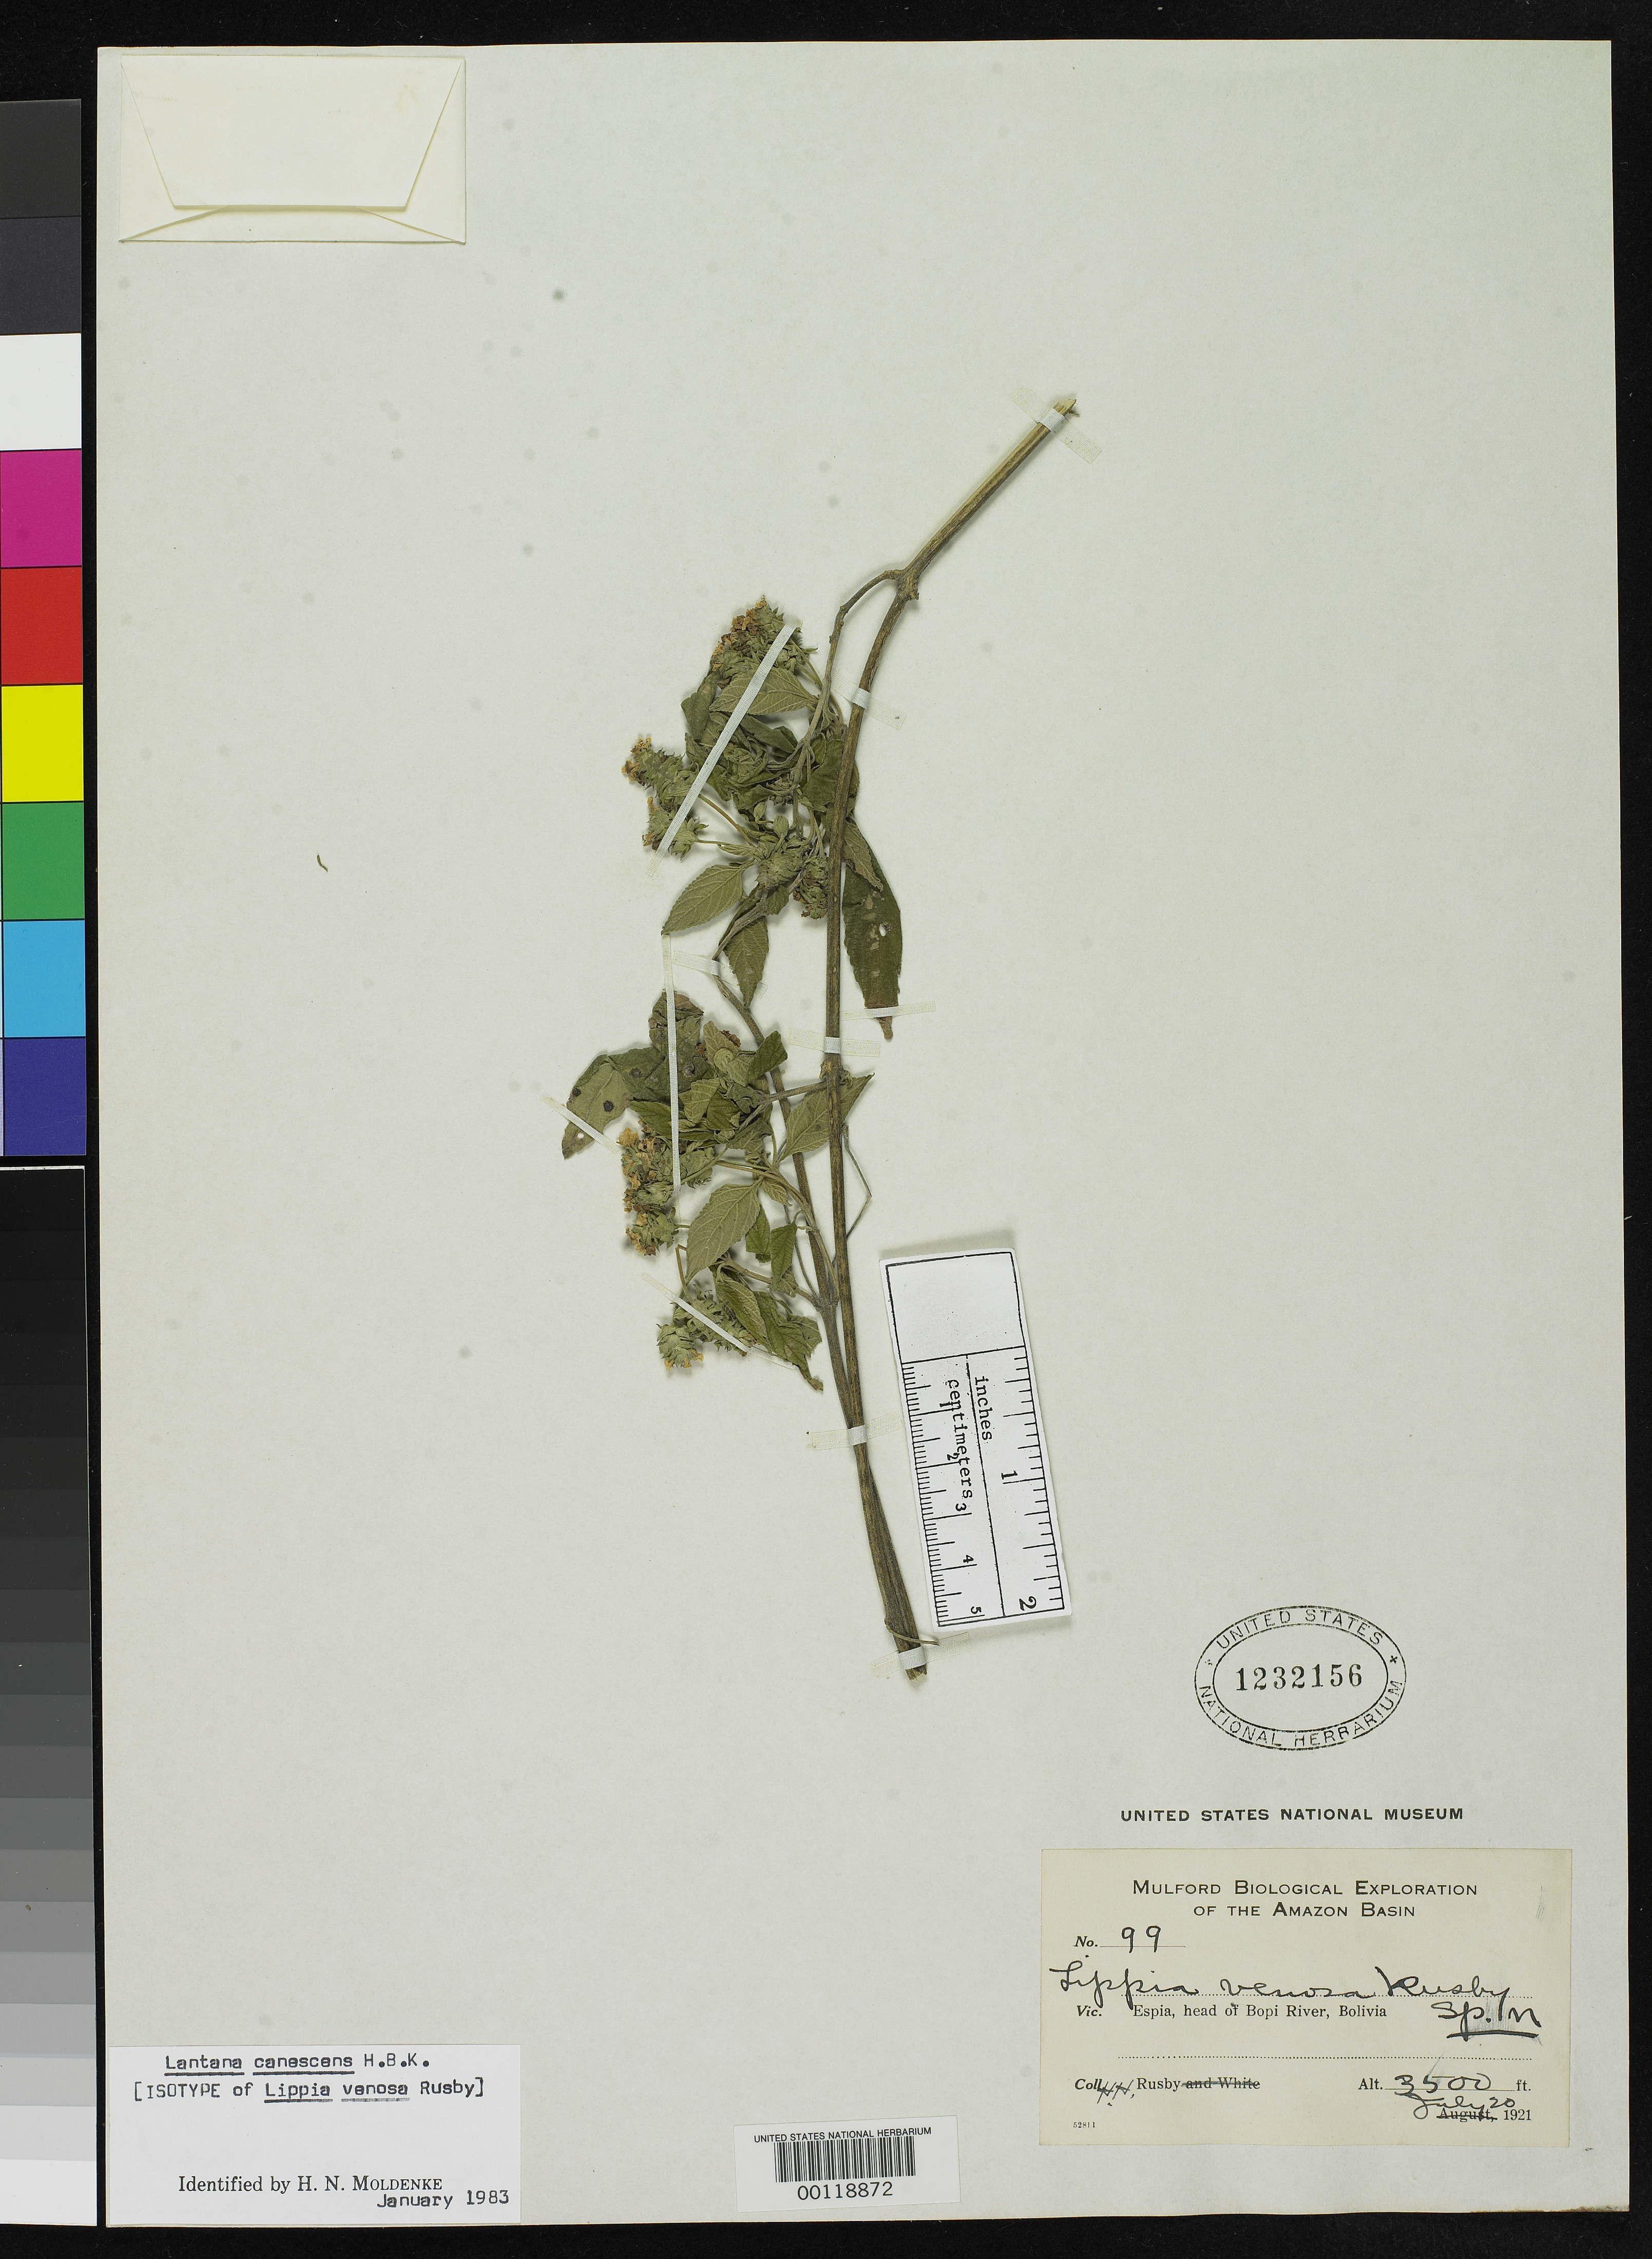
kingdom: Plantae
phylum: Tracheophyta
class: Magnoliopsida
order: Lamiales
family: Verbenaceae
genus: Lippia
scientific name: Lippia venosa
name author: Rusby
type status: Isotype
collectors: H. H. Rusby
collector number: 99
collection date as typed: July 20, 1921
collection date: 1921-07-20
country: Bolivia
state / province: La Paz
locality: Espia, head of Bopi River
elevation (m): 1067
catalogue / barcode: US 1232156